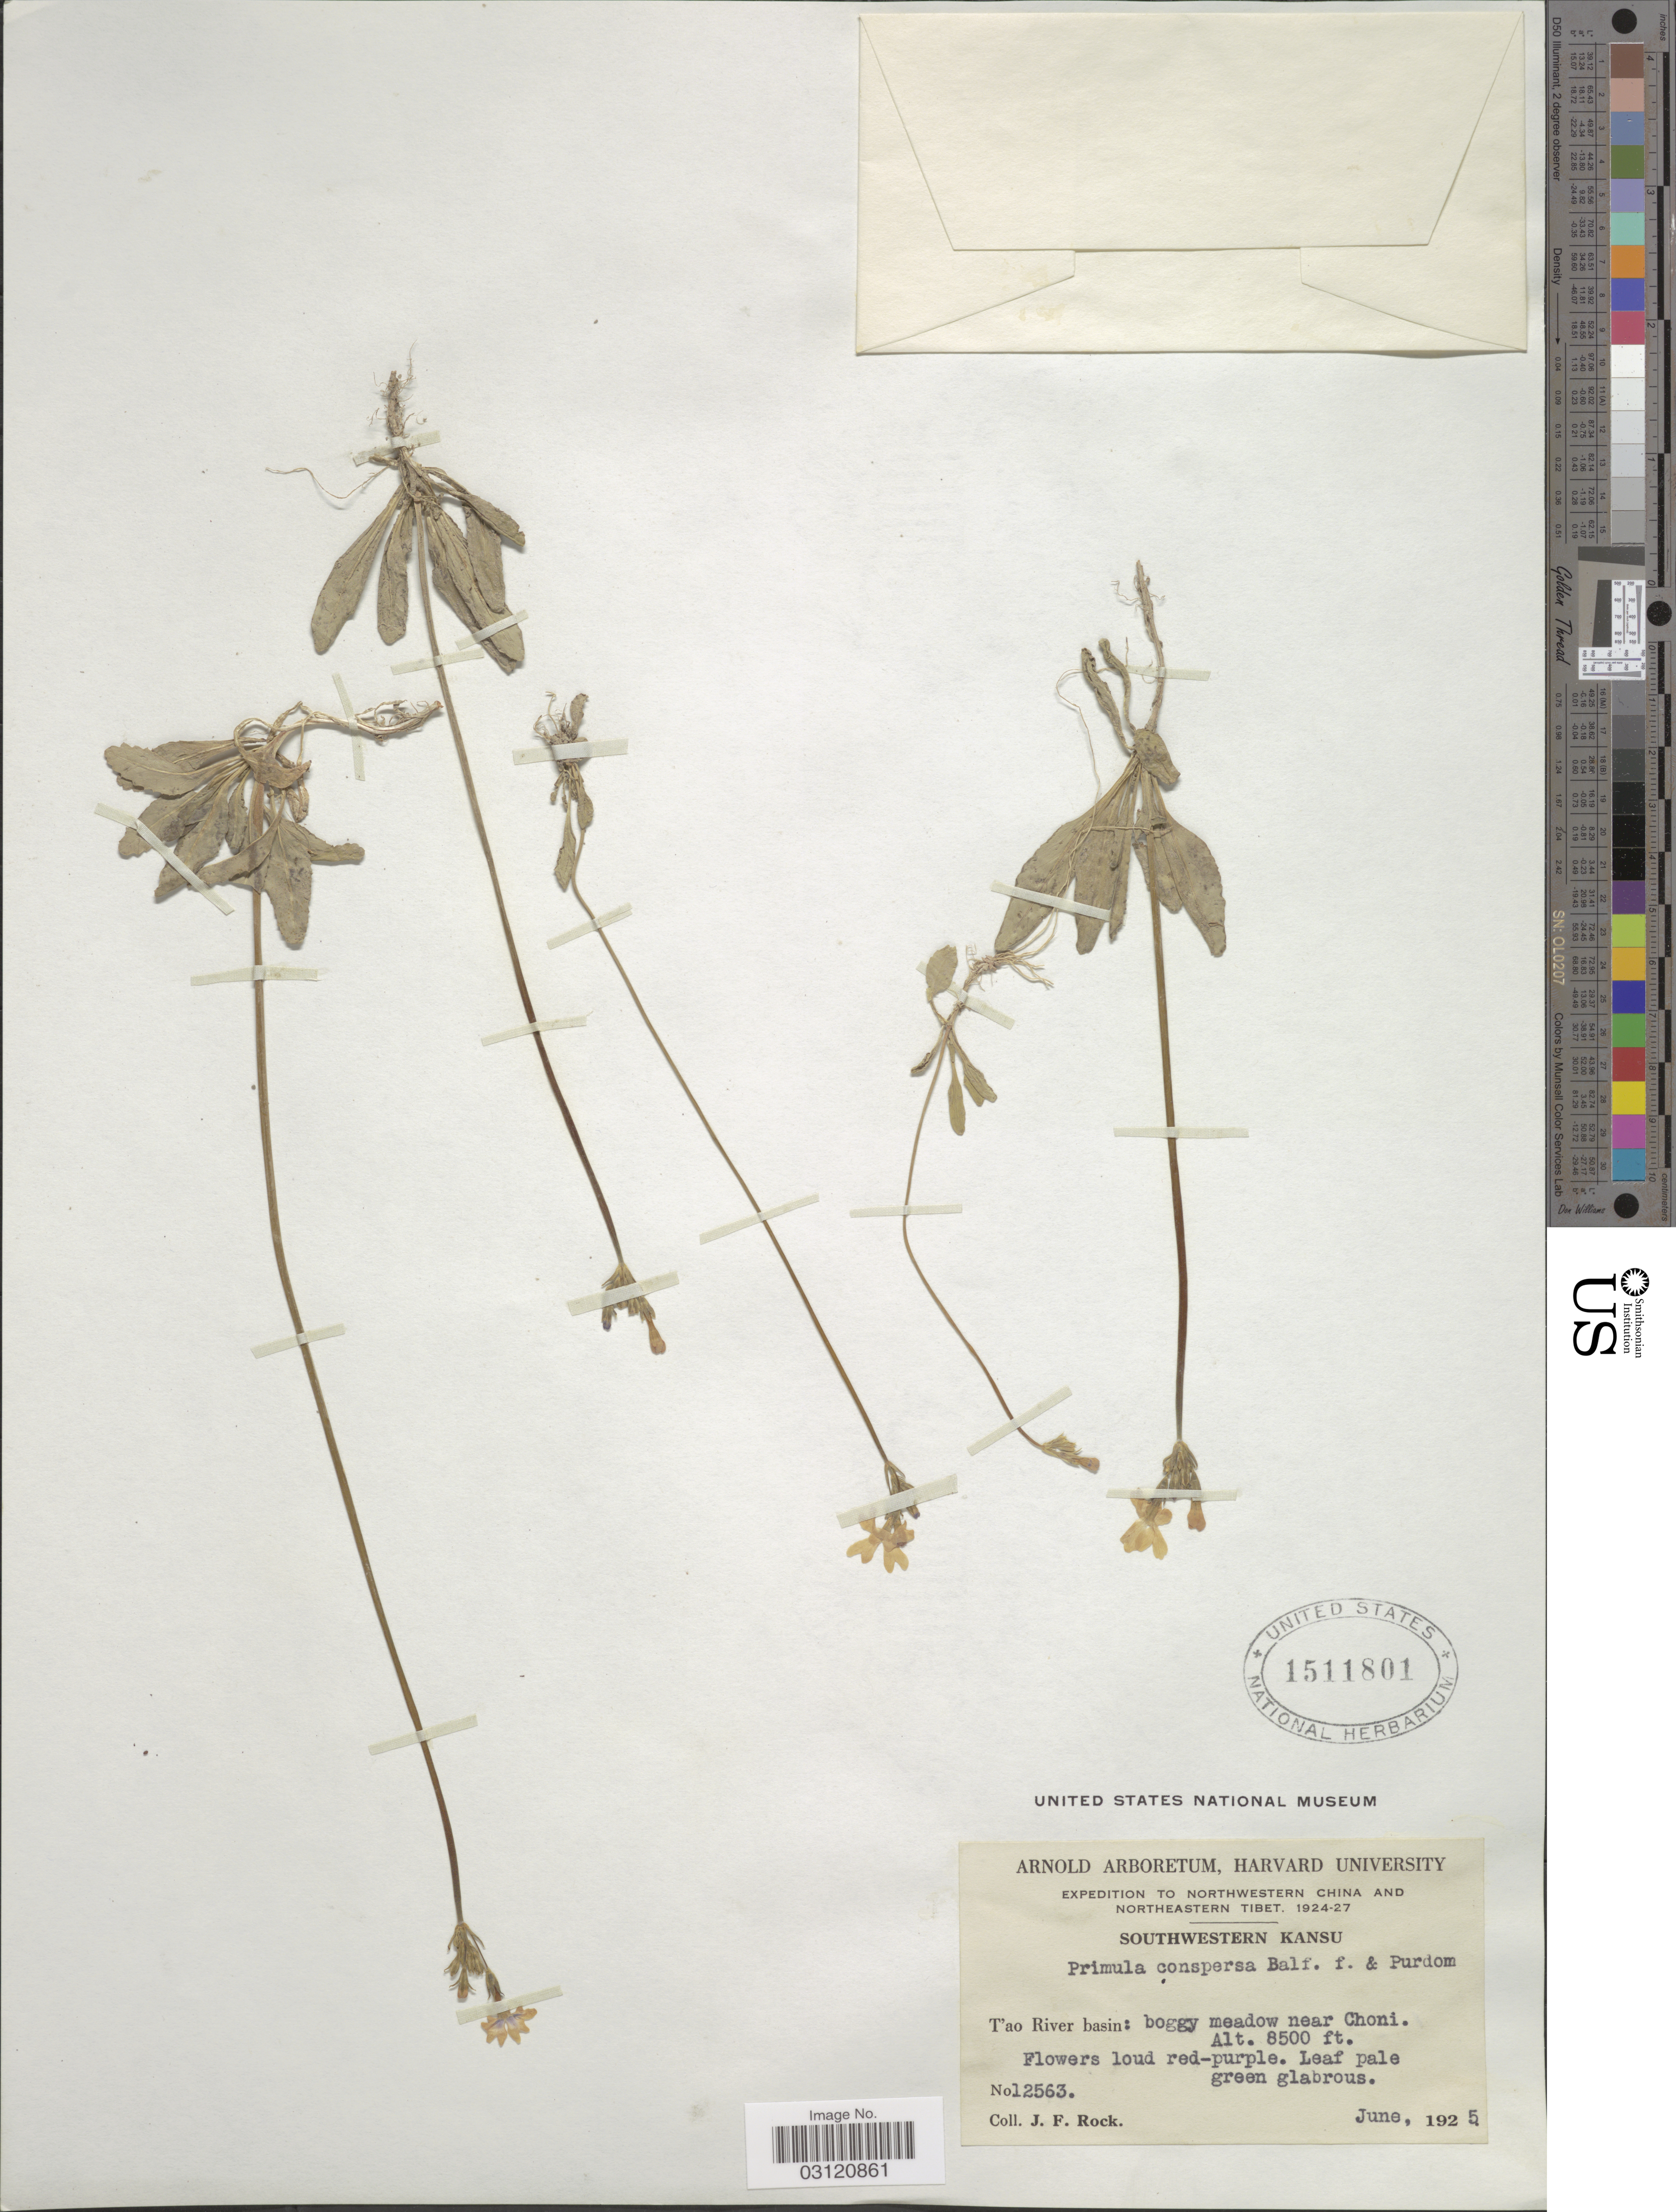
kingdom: Plantae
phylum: Tracheophyta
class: Magnoliopsida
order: Ericales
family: Primulaceae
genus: Primula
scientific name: Primula conspersa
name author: Balf. f. & Purdom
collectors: J. Rock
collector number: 12563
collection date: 1925-06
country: China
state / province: Gansu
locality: Northwestern China and Northeastern Tibet. Southwestern Kansu. T'ao River basin: boggy meadow near Choni.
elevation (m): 2591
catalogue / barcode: US 1511801